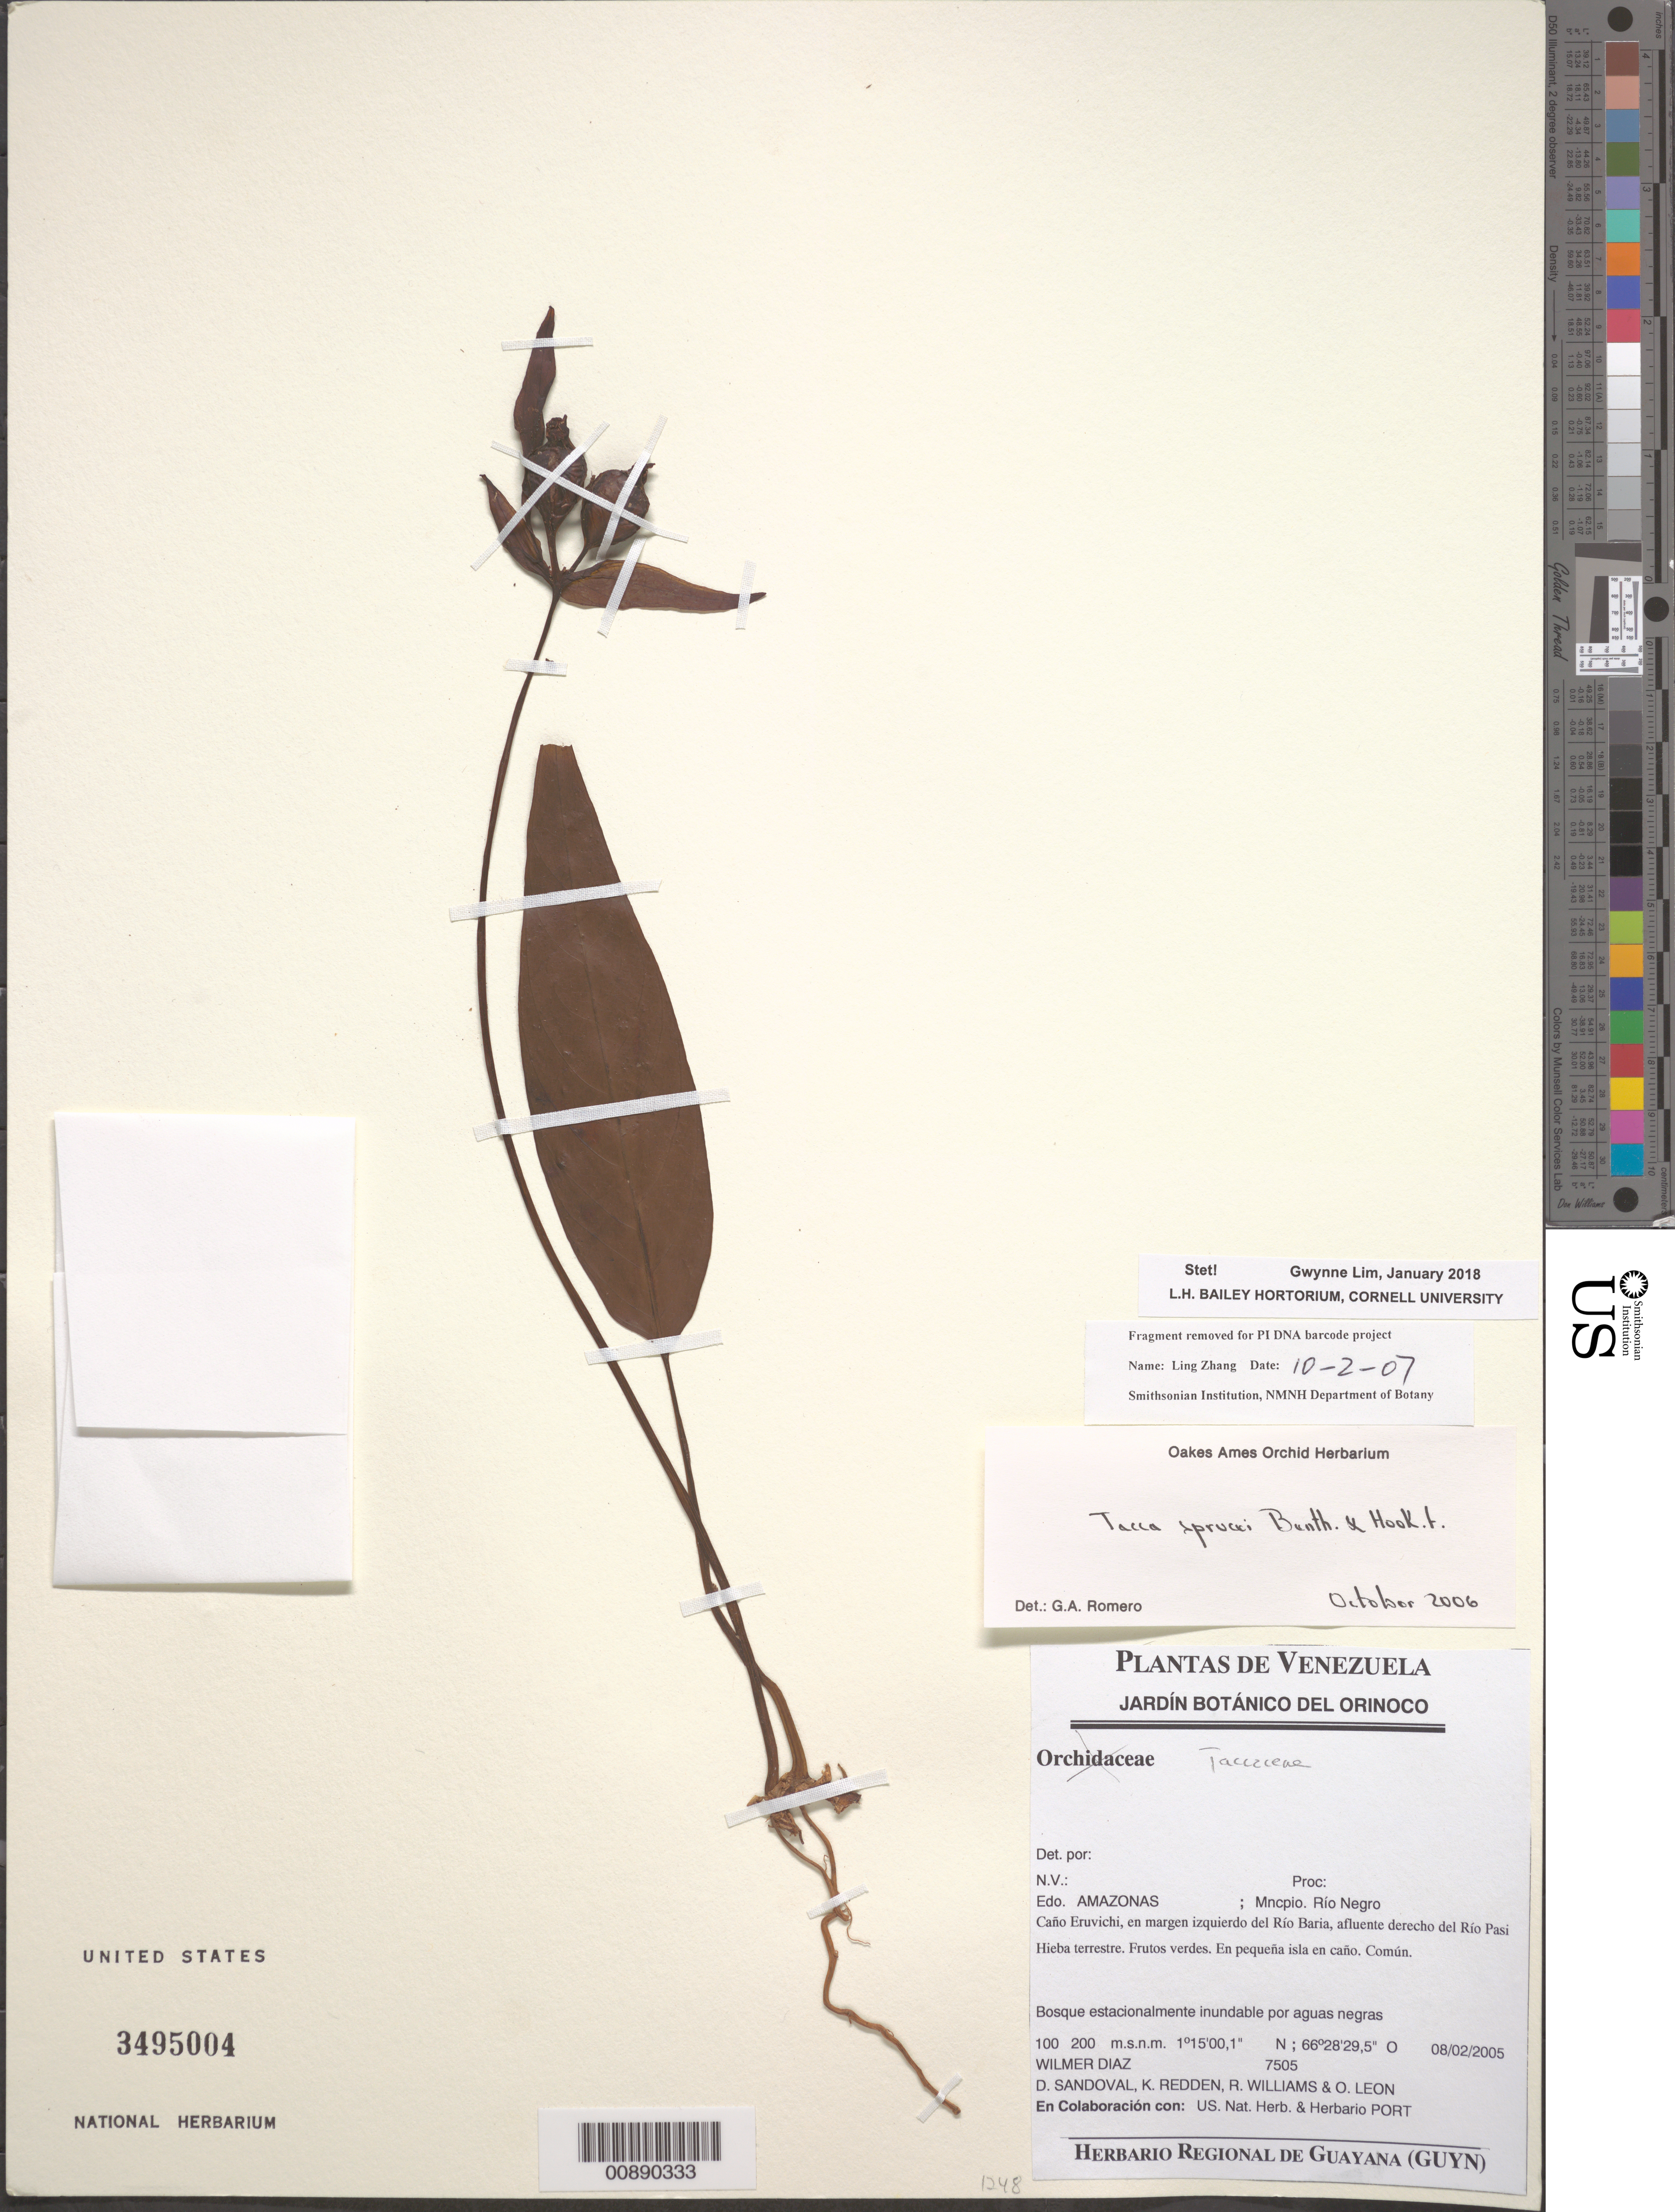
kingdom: Plantae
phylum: Tracheophyta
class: Liliopsida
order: Dioscoreales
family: Dioscoreaceae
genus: Tacca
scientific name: Tacca sprucei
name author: Seem.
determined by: Romero González, G. A.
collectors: W. Díaz P., D. Sandoval, K. M. Redden, R. Williams & O. León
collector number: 7505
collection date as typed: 8-Feb-05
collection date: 2005-02-08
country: Venezuela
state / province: Amazonas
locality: Mun. Río Negro, Caño Eruvichi, en margen Río Baria, afluente del Río Pasimoni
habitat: Bosque estacionalmente inundable por aguas negras; en pequeña isla en caño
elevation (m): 100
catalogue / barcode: US 3495004